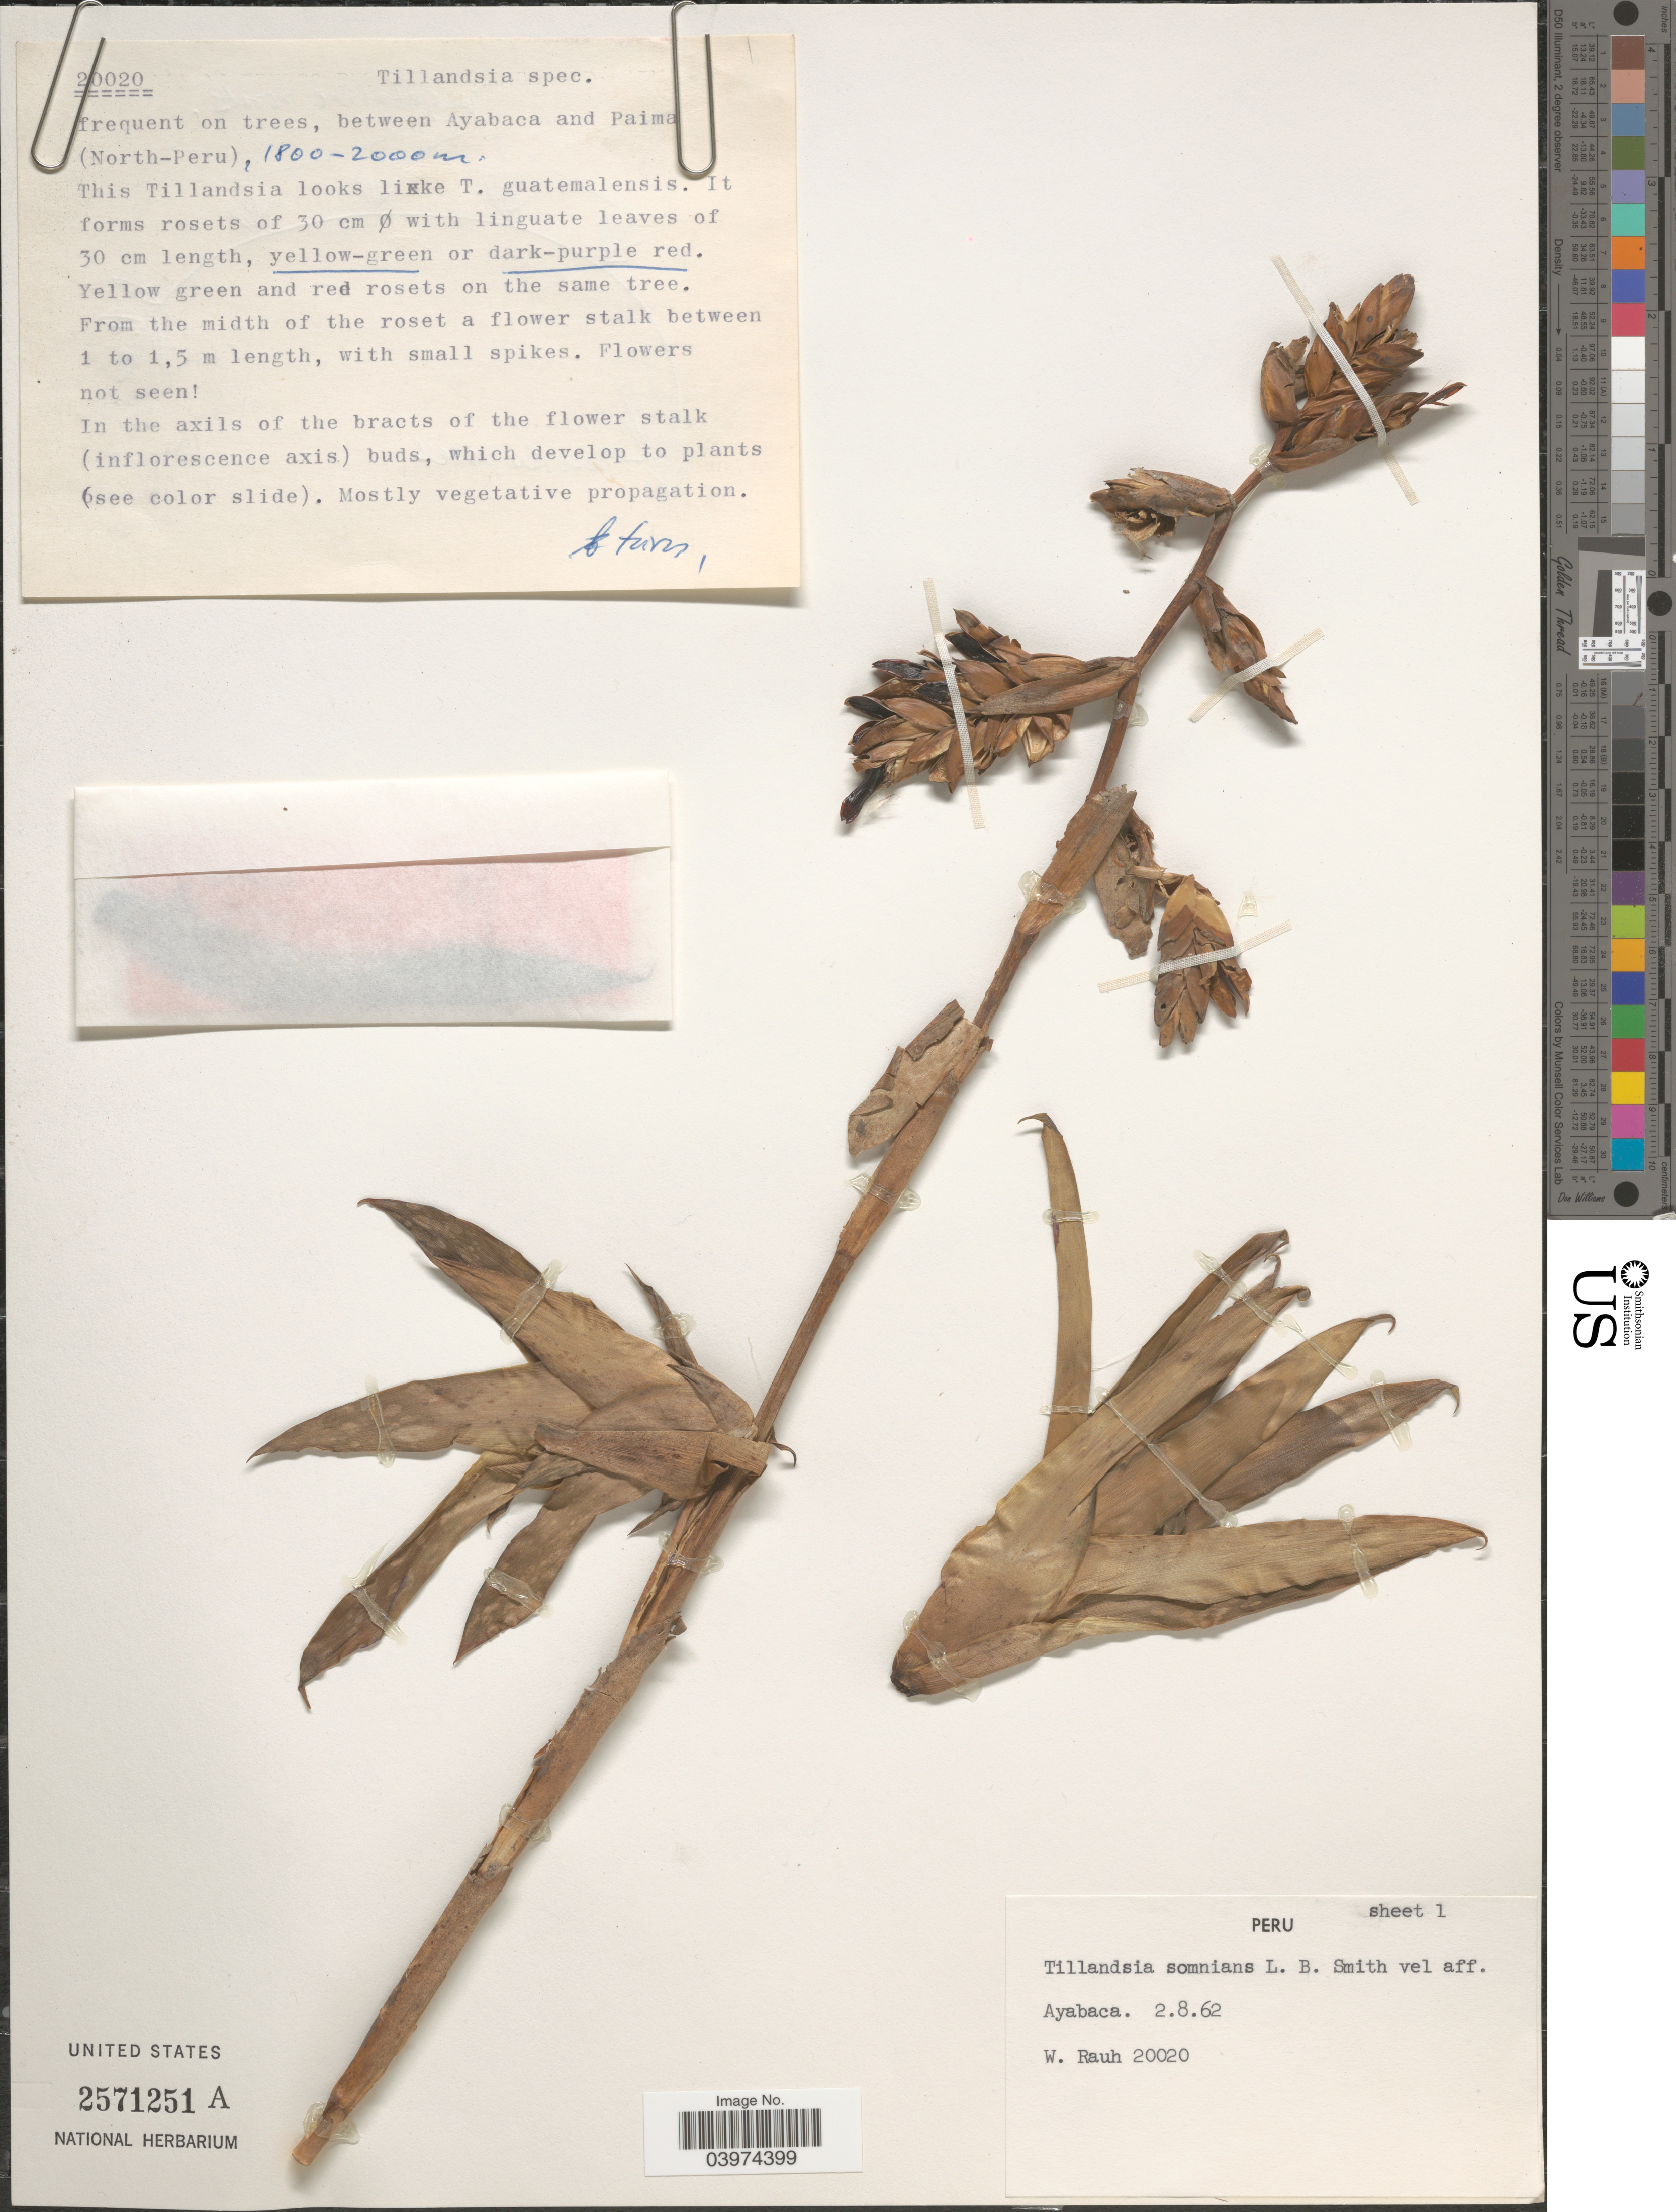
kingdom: Plantae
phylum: Tracheophyta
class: Liliopsida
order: Poales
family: Bromeliaceae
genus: Tillandsia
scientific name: Tillandsia somnians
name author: L.B. Sm.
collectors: W. Rauh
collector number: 20020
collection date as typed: Transcribed d/m/y: 2/8/62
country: Peru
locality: Ayabaca.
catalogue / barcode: US 2571251A